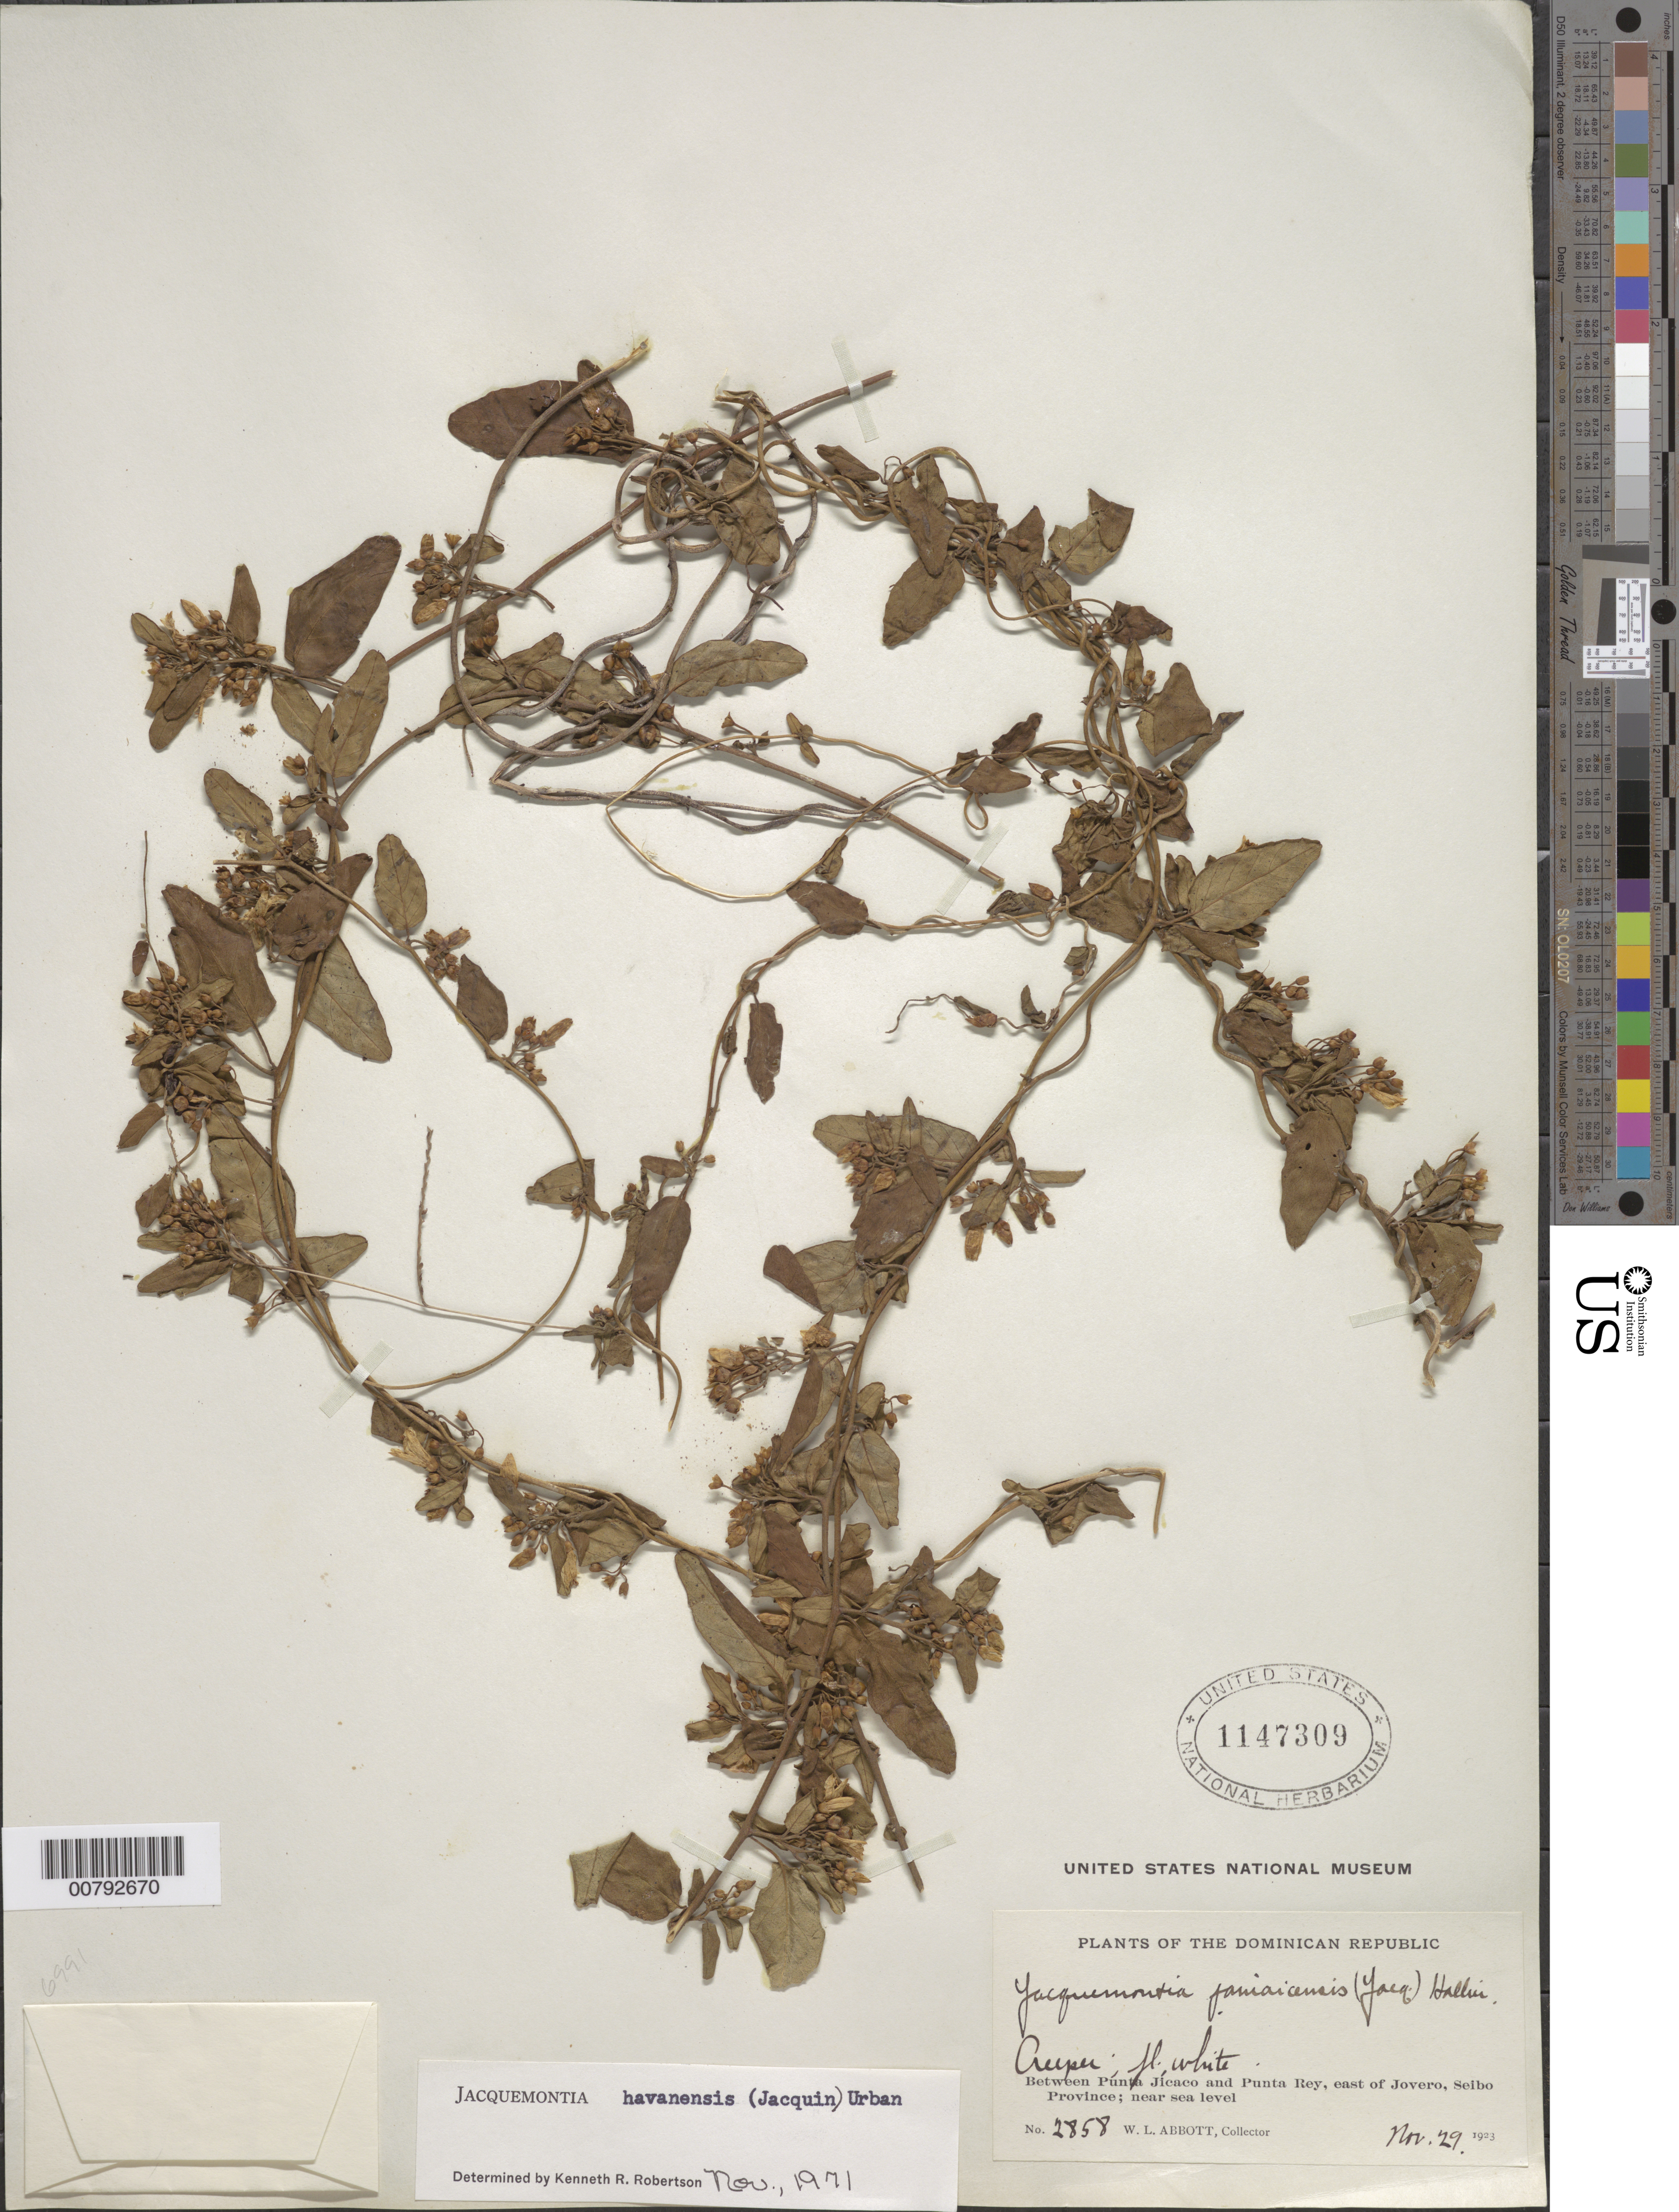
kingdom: Plantae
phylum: Tracheophyta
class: Magnoliopsida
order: Solanales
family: Convolvulaceae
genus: Jacquemontia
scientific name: Jacquemontia havanensis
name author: (Jacq.) Urb.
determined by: Robertson, K. R.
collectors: W. L. Abbott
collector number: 2858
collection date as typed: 29 Nov 1923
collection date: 1923-11-29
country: Dominican Republic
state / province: El Seibo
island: Hispaniola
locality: East of Jovero, between Punta Jícaro and Punta Rey; near sea level.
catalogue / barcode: US 1147309